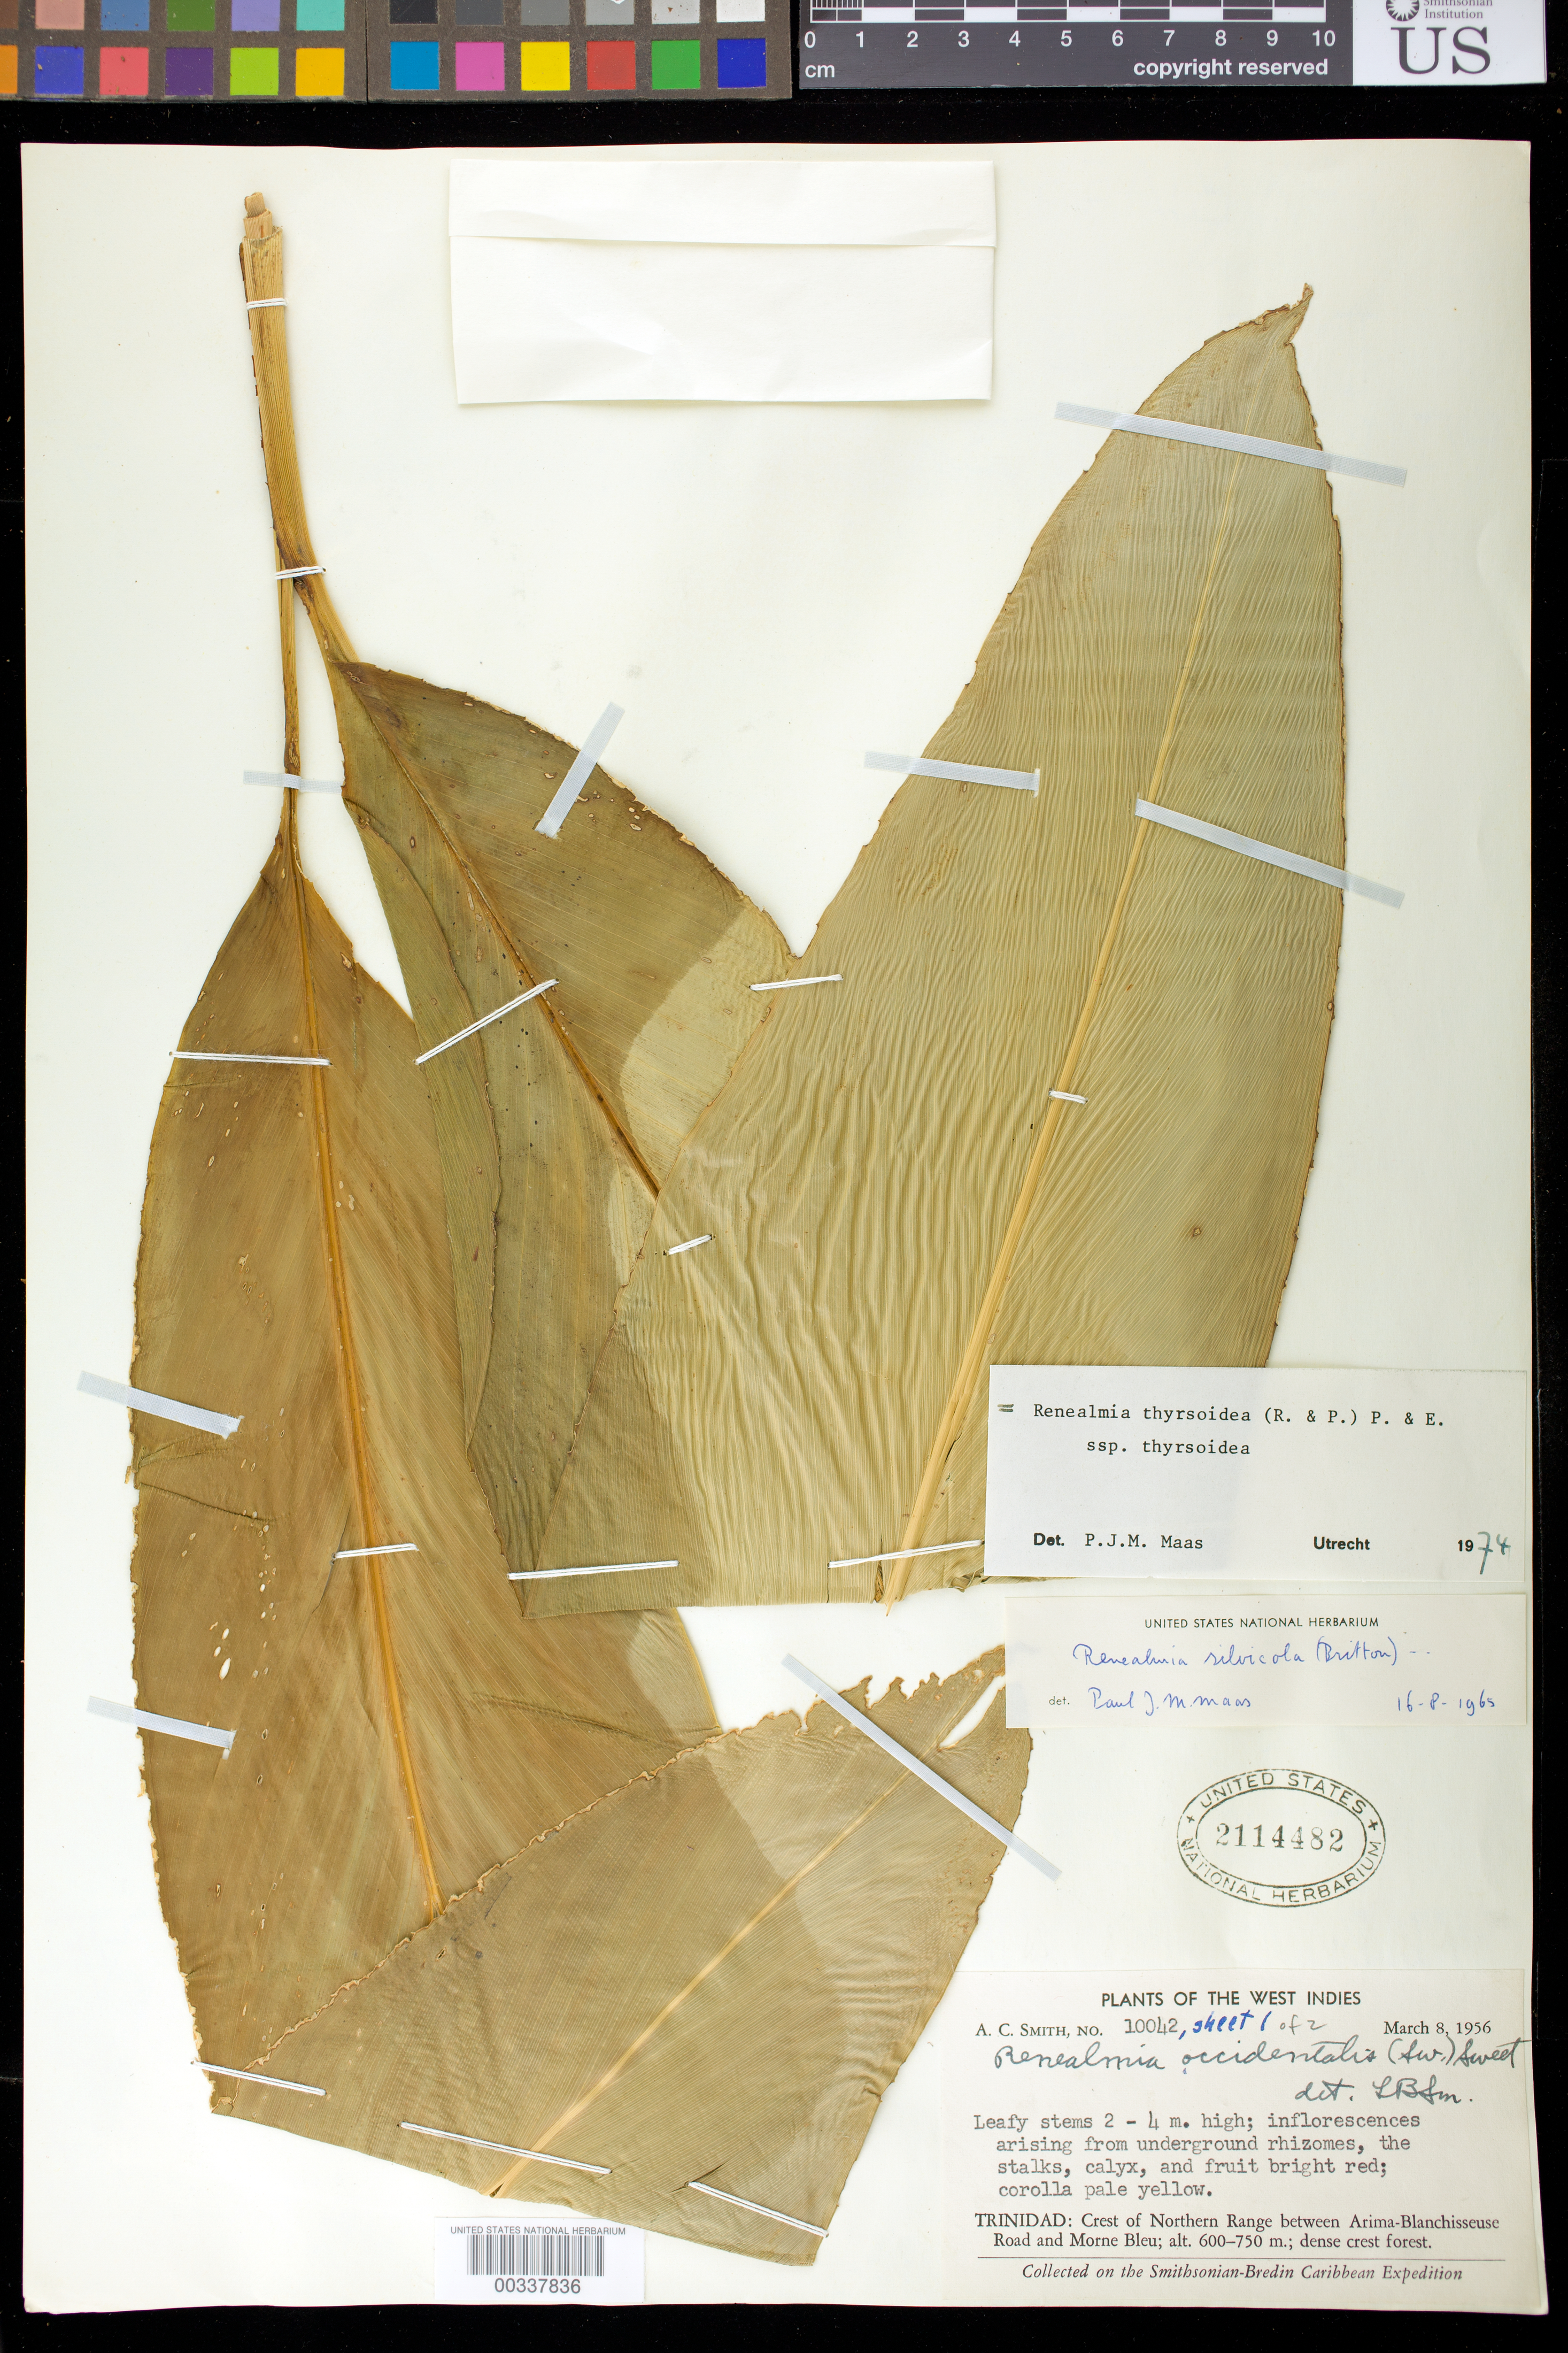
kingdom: Plantae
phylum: Tracheophyta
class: Liliopsida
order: Zingiberales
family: Zingiberaceae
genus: Renealmia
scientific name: Renealmia thyrsoidea subsp. thyrsoidea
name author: (Ruiz & Pav.) Poepp. & Endl.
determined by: Maas, Paul J. M.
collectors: A. C. Smith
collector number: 10042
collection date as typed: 08 Mar 1956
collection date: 1956-03-08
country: Trinidad and Tobago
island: Trinidad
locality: Crest of northern range between arima-blanchisseuse road and morne bleu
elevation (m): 600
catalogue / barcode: US 2114482